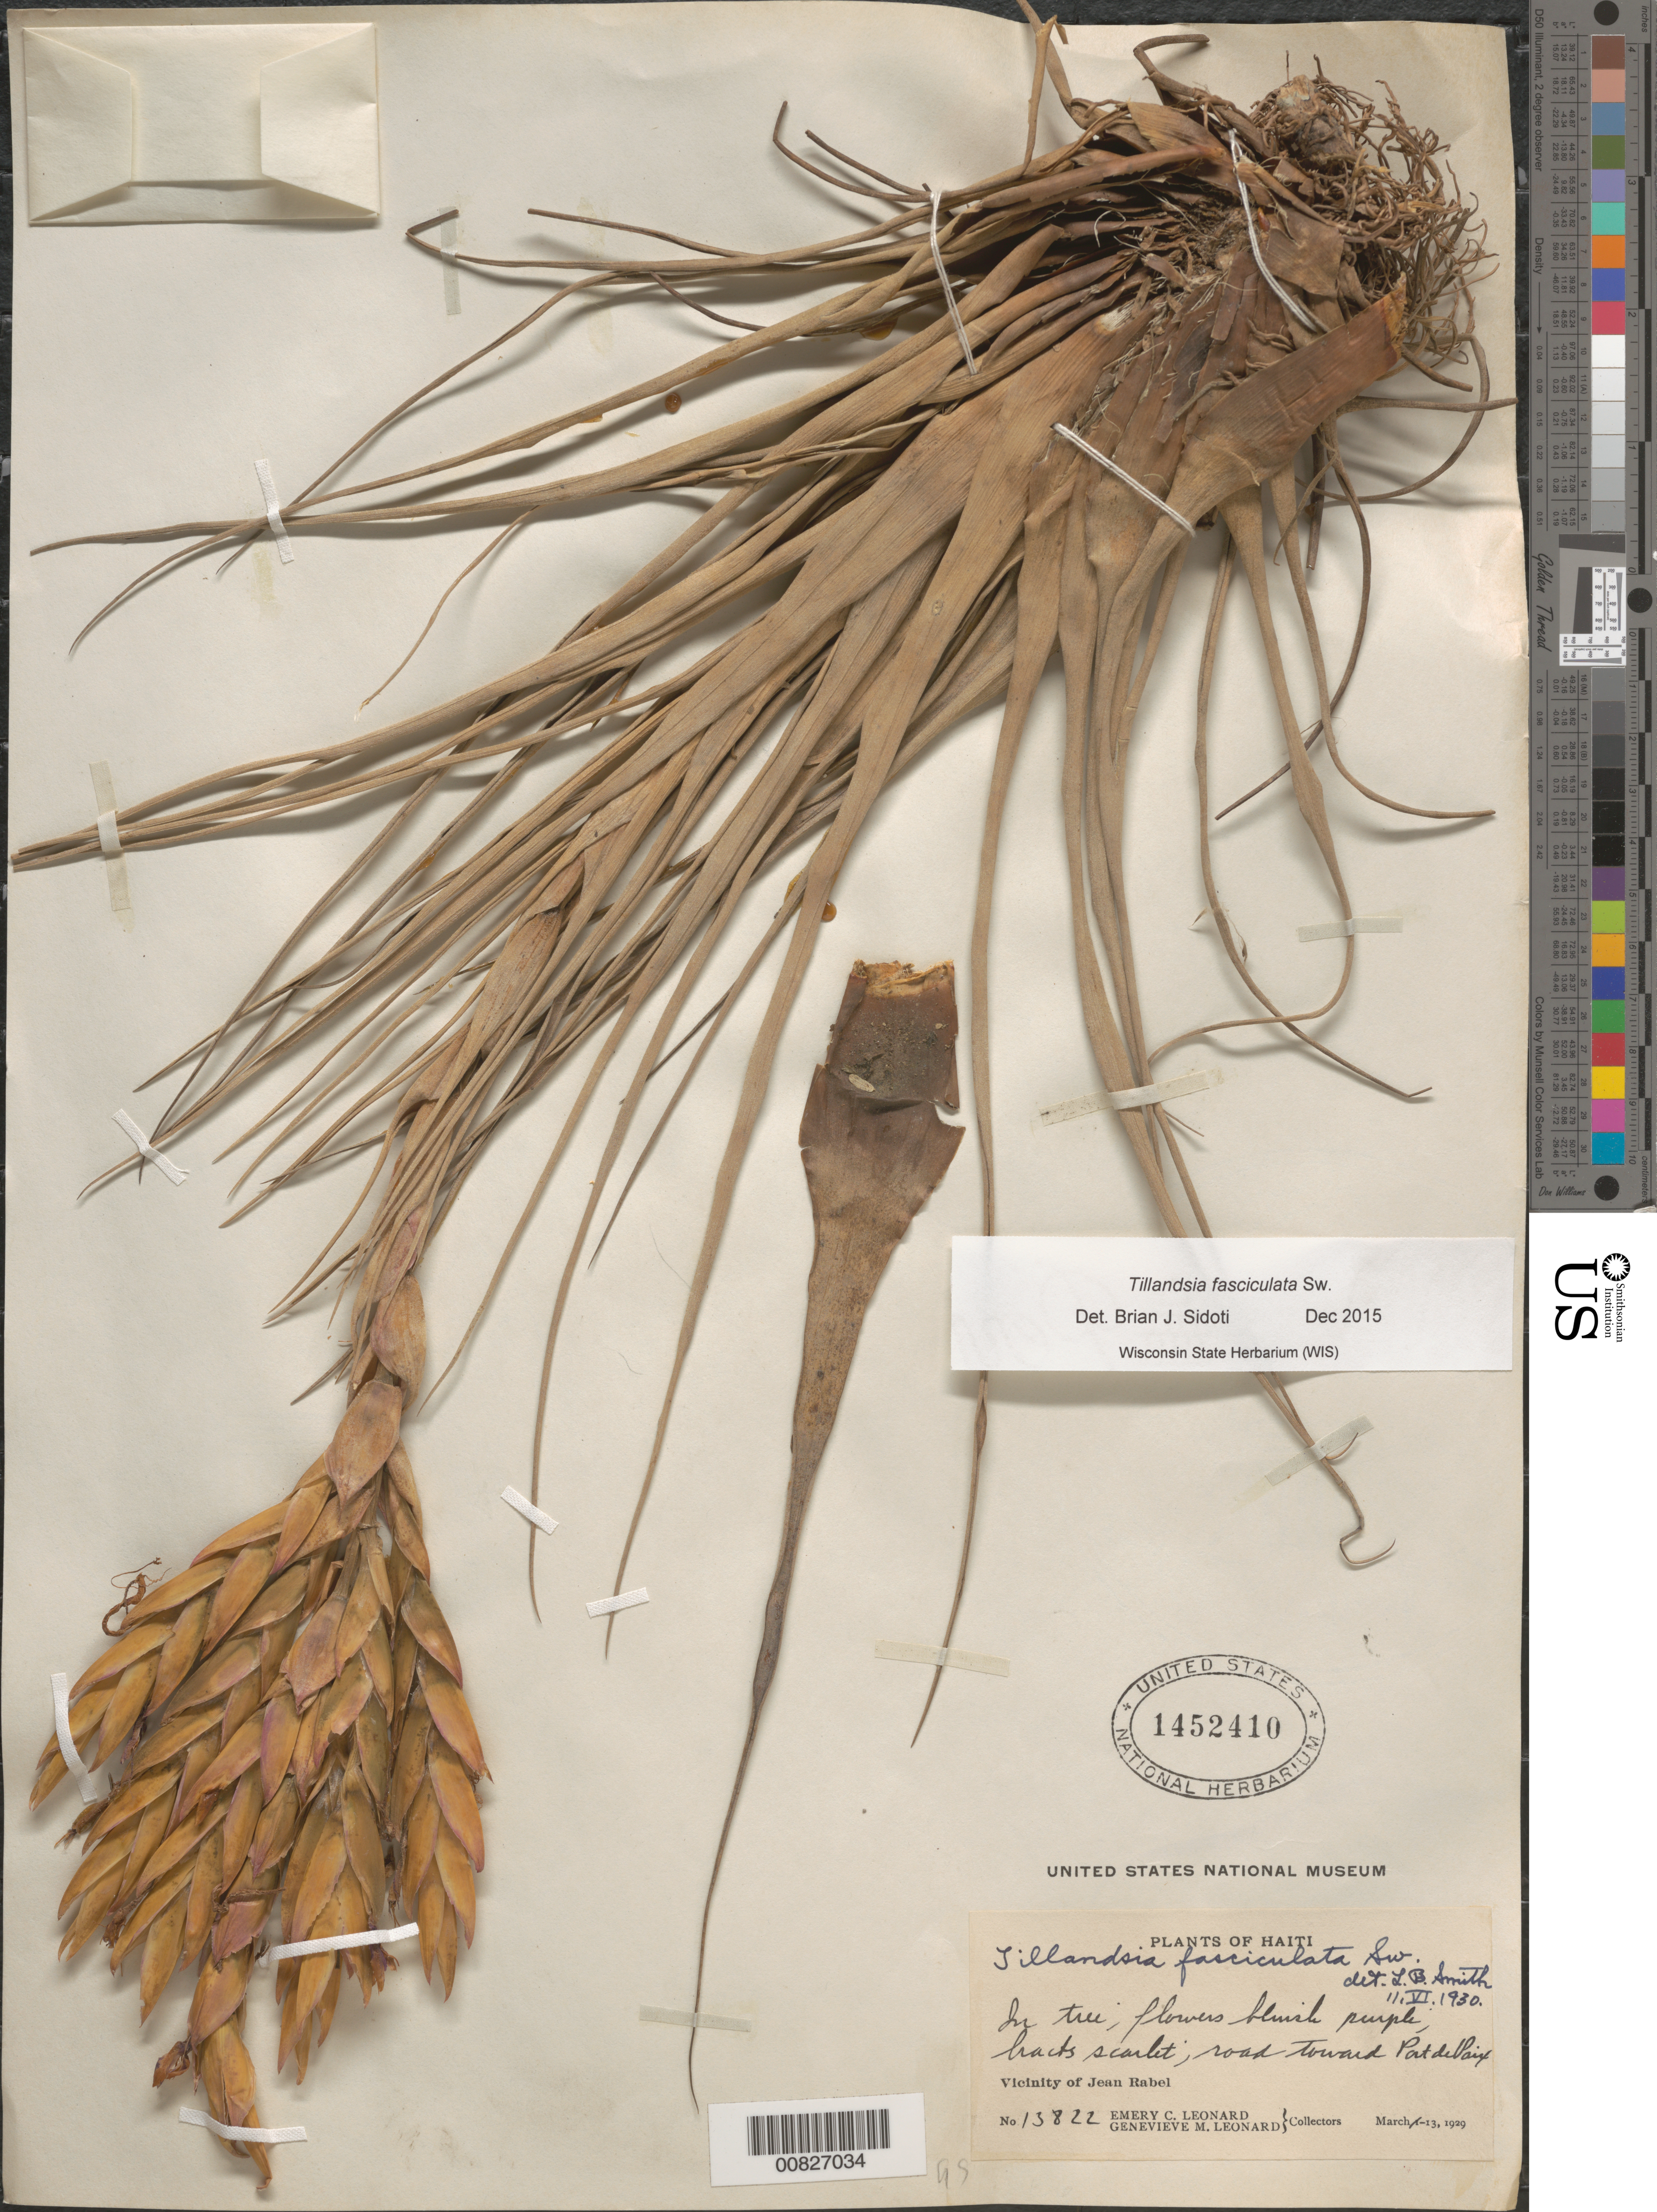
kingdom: Plantae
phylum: Tracheophyta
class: Liliopsida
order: Poales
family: Bromeliaceae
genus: Tillandsia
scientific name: Tillandsia fasciculata var. densispica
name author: Mez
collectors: E. C. Leonard & G. M. Leonard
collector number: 13822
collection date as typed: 13 Mar 1929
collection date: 1929-03-13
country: Haiti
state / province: Nord-Ouest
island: Hispaniola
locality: Vicinity of Jean Rabel. Road toward Port de Paix.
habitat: In tree.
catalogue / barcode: US 1452410